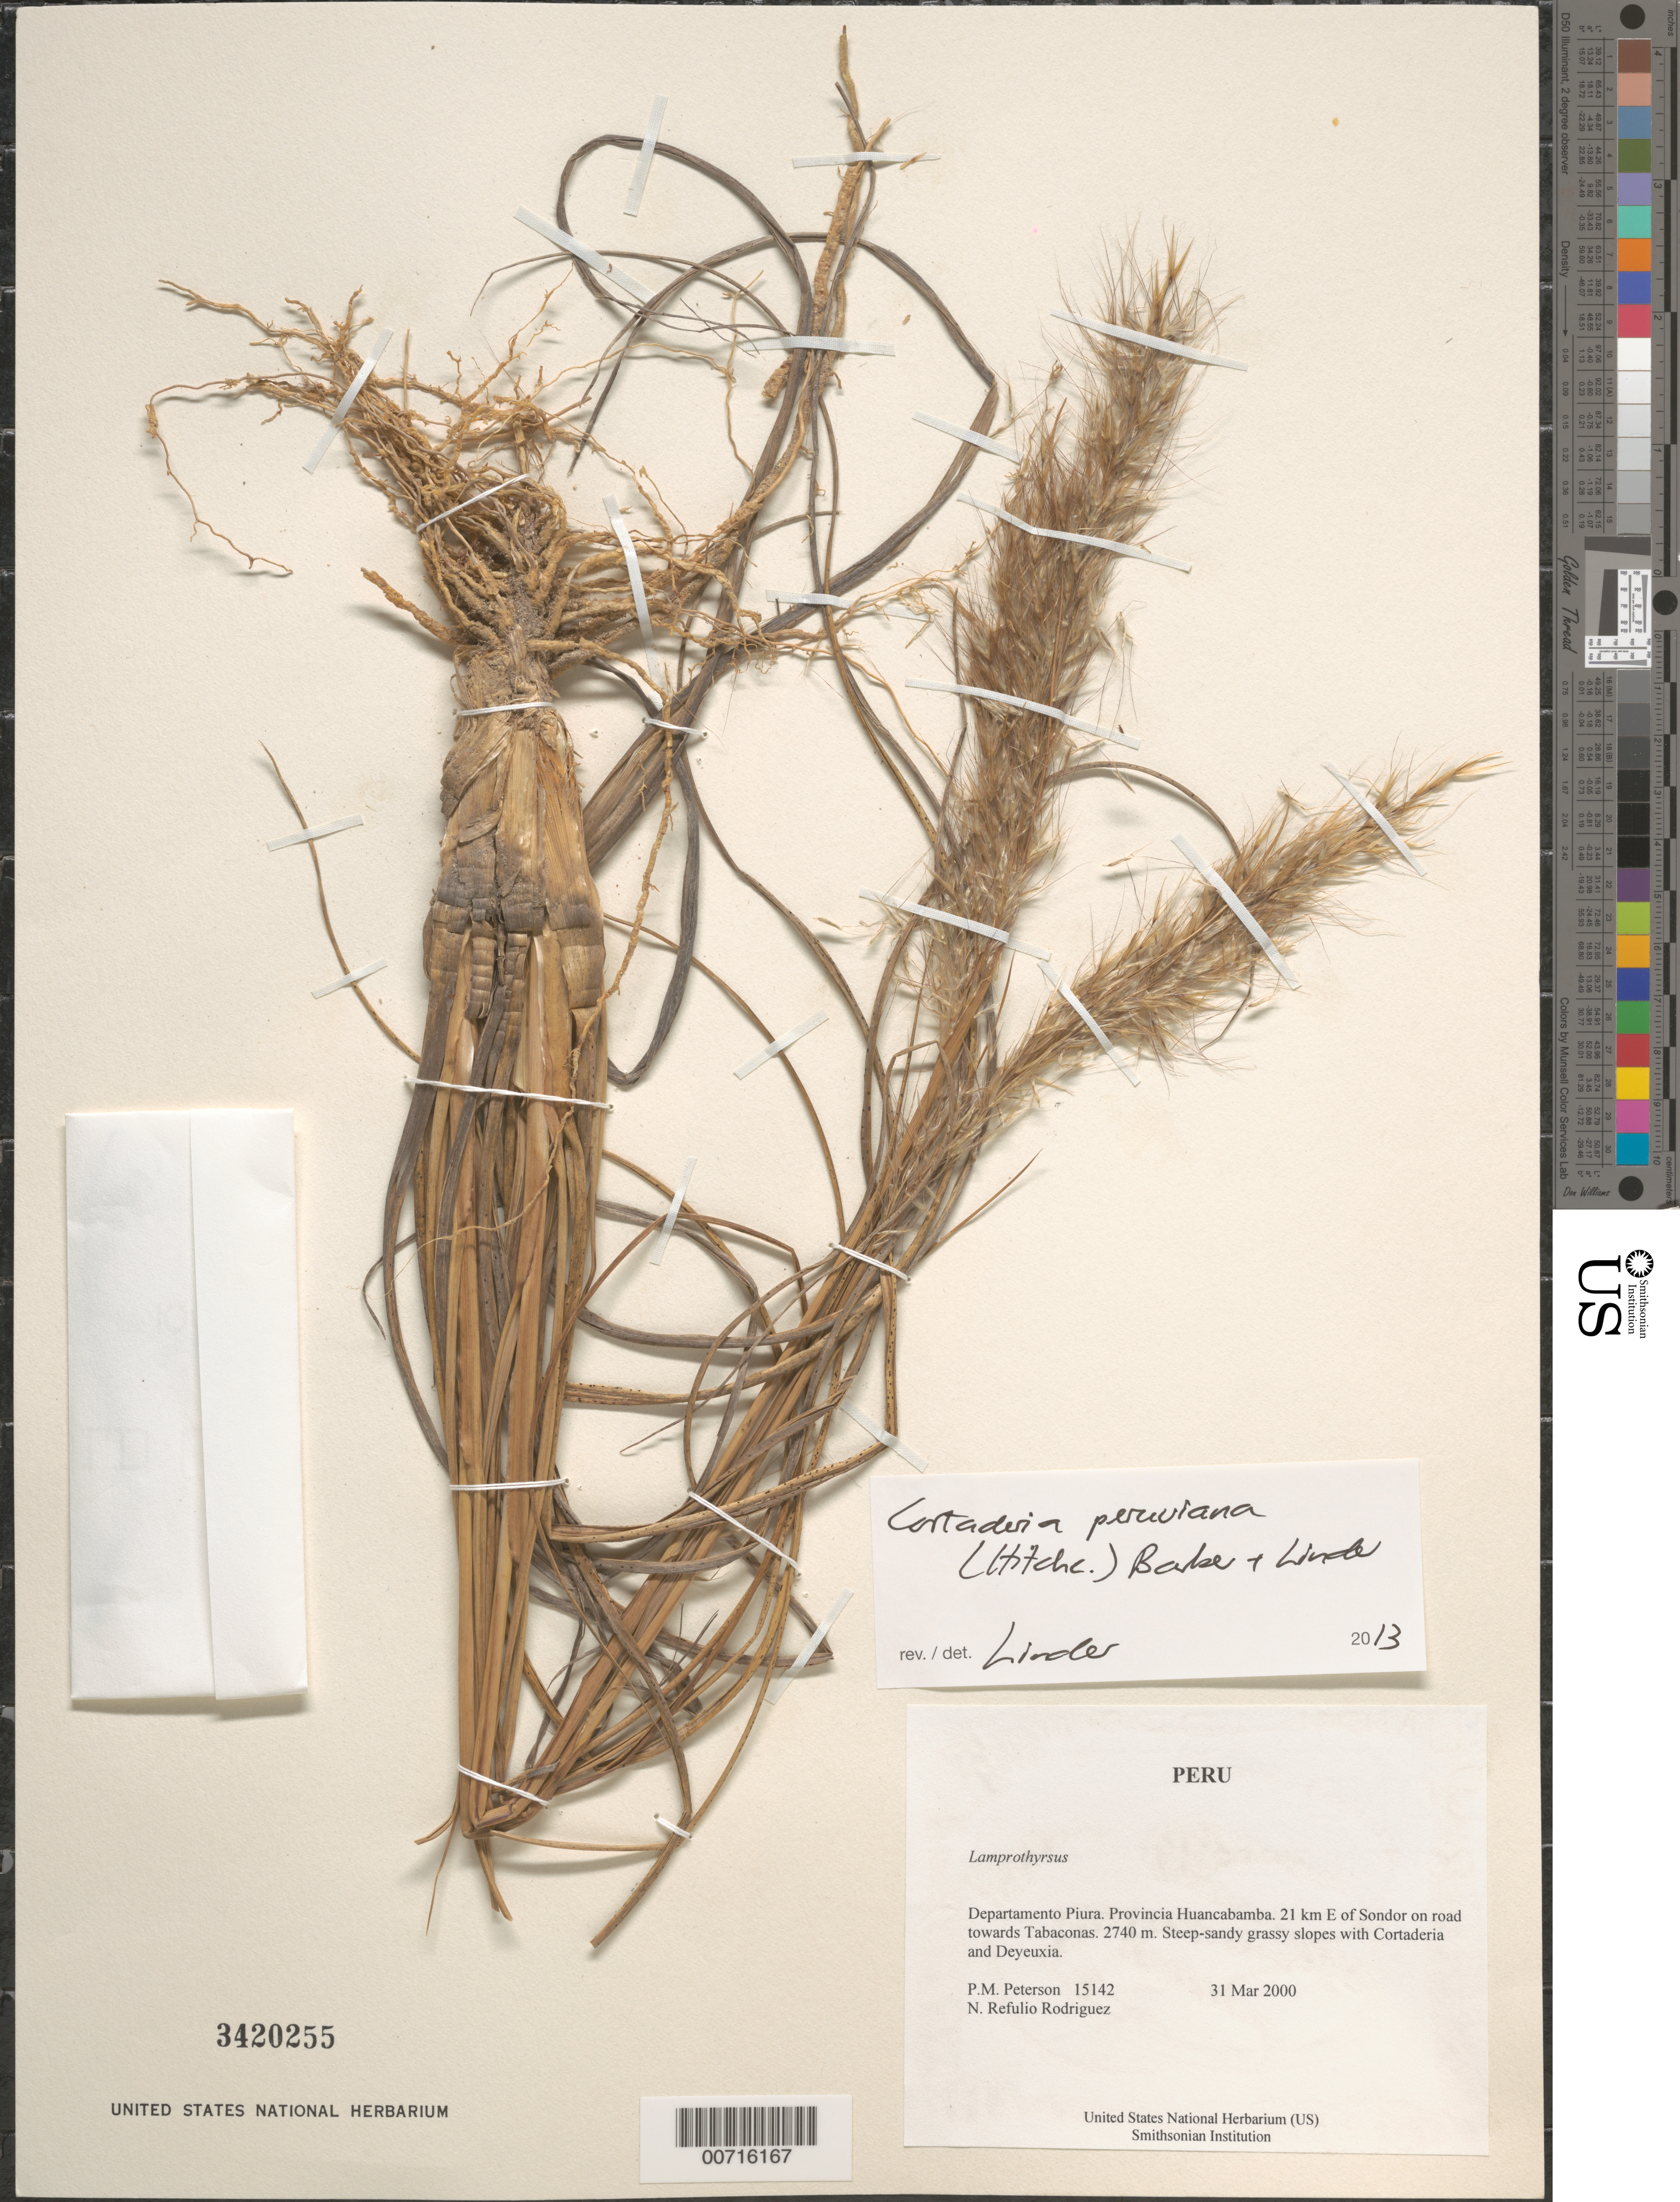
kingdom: Plantae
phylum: Tracheophyta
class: Liliopsida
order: Poales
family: Poaceae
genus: Lamprothyrsus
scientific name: Lamprothyrsus peruvianus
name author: Hitchc.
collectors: P. M. Peterson & N. Refulio-Rodríguez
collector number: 15142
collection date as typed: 31 Mar 2000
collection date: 2000-03-31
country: Peru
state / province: Piura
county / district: Huancabamba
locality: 21 km E of Sondor on road towards Tabaconas.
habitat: Steep-sandy grassy slopes with Cortaderia and Deyeuxia.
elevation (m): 2740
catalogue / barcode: US 3420255